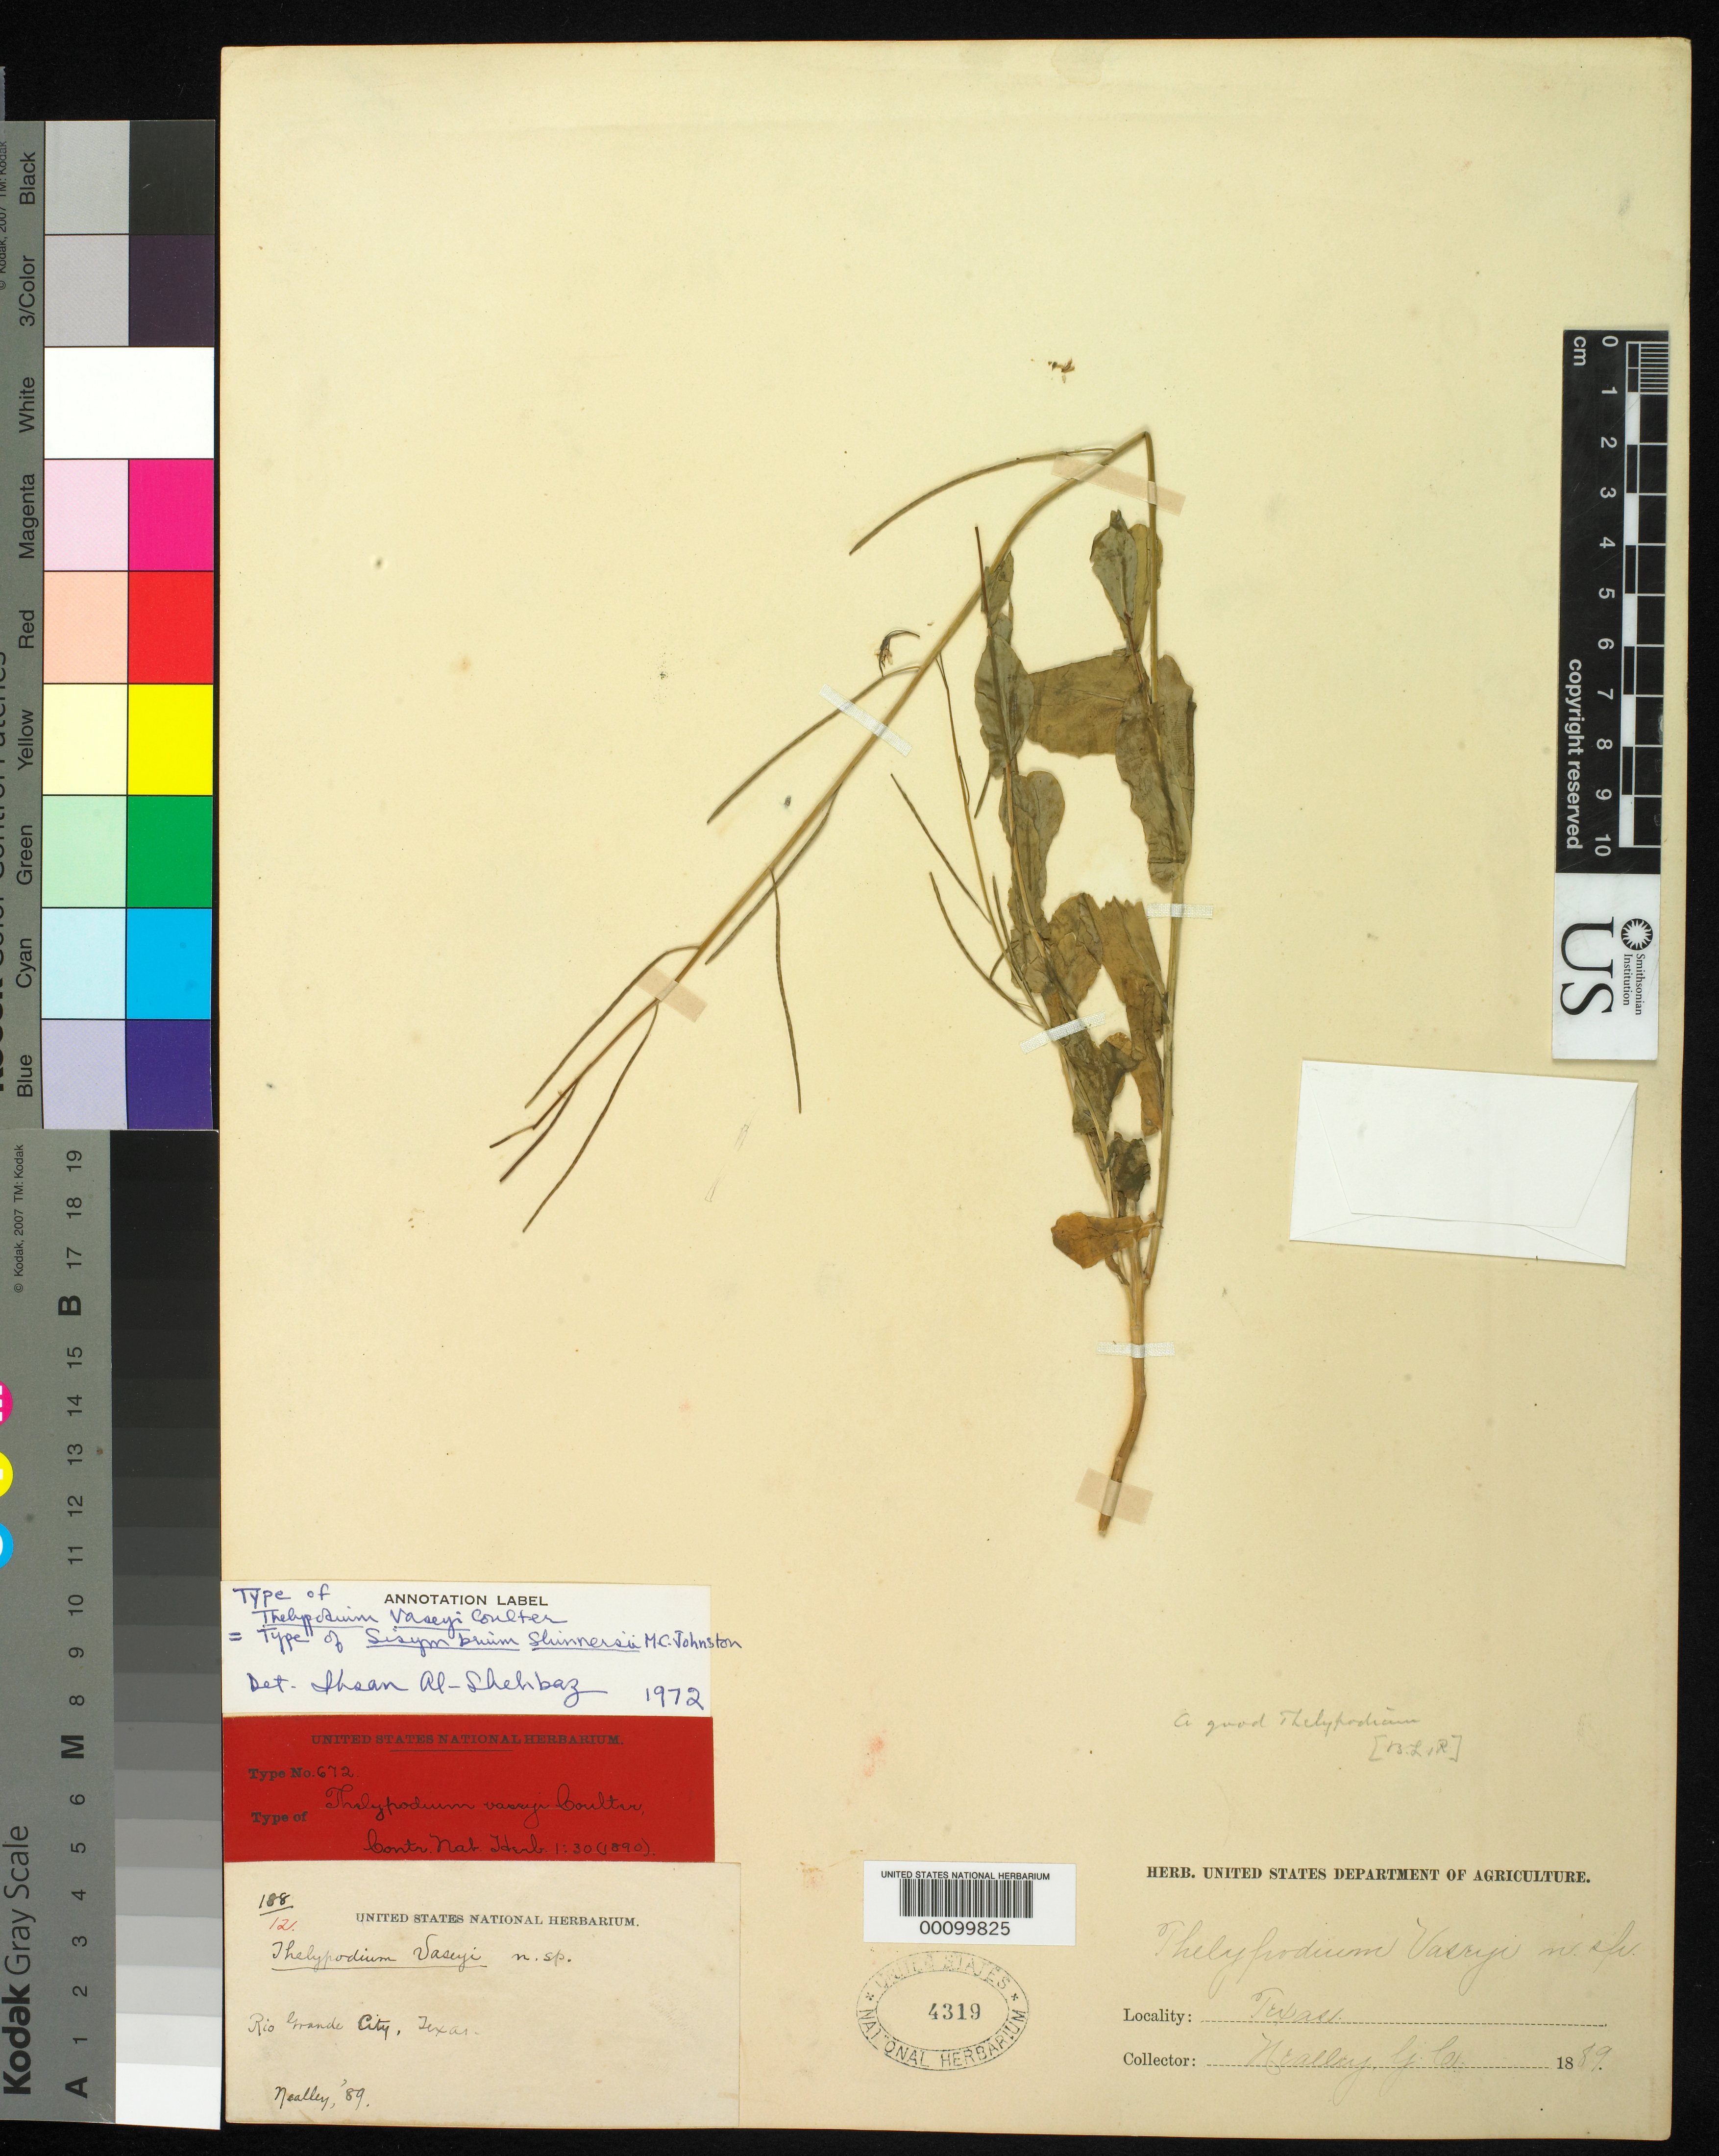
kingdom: Plantae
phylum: Tracheophyta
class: Magnoliopsida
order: Brassicales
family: Brassicaceae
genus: Thelypodium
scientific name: Thelypodium vaseyi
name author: J.M. Coult.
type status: Syntype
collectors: G. C. Nealley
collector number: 188 (12)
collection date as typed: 1889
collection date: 1889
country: United States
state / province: Texas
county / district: Starr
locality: Rio Grande City.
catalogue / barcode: US 4319